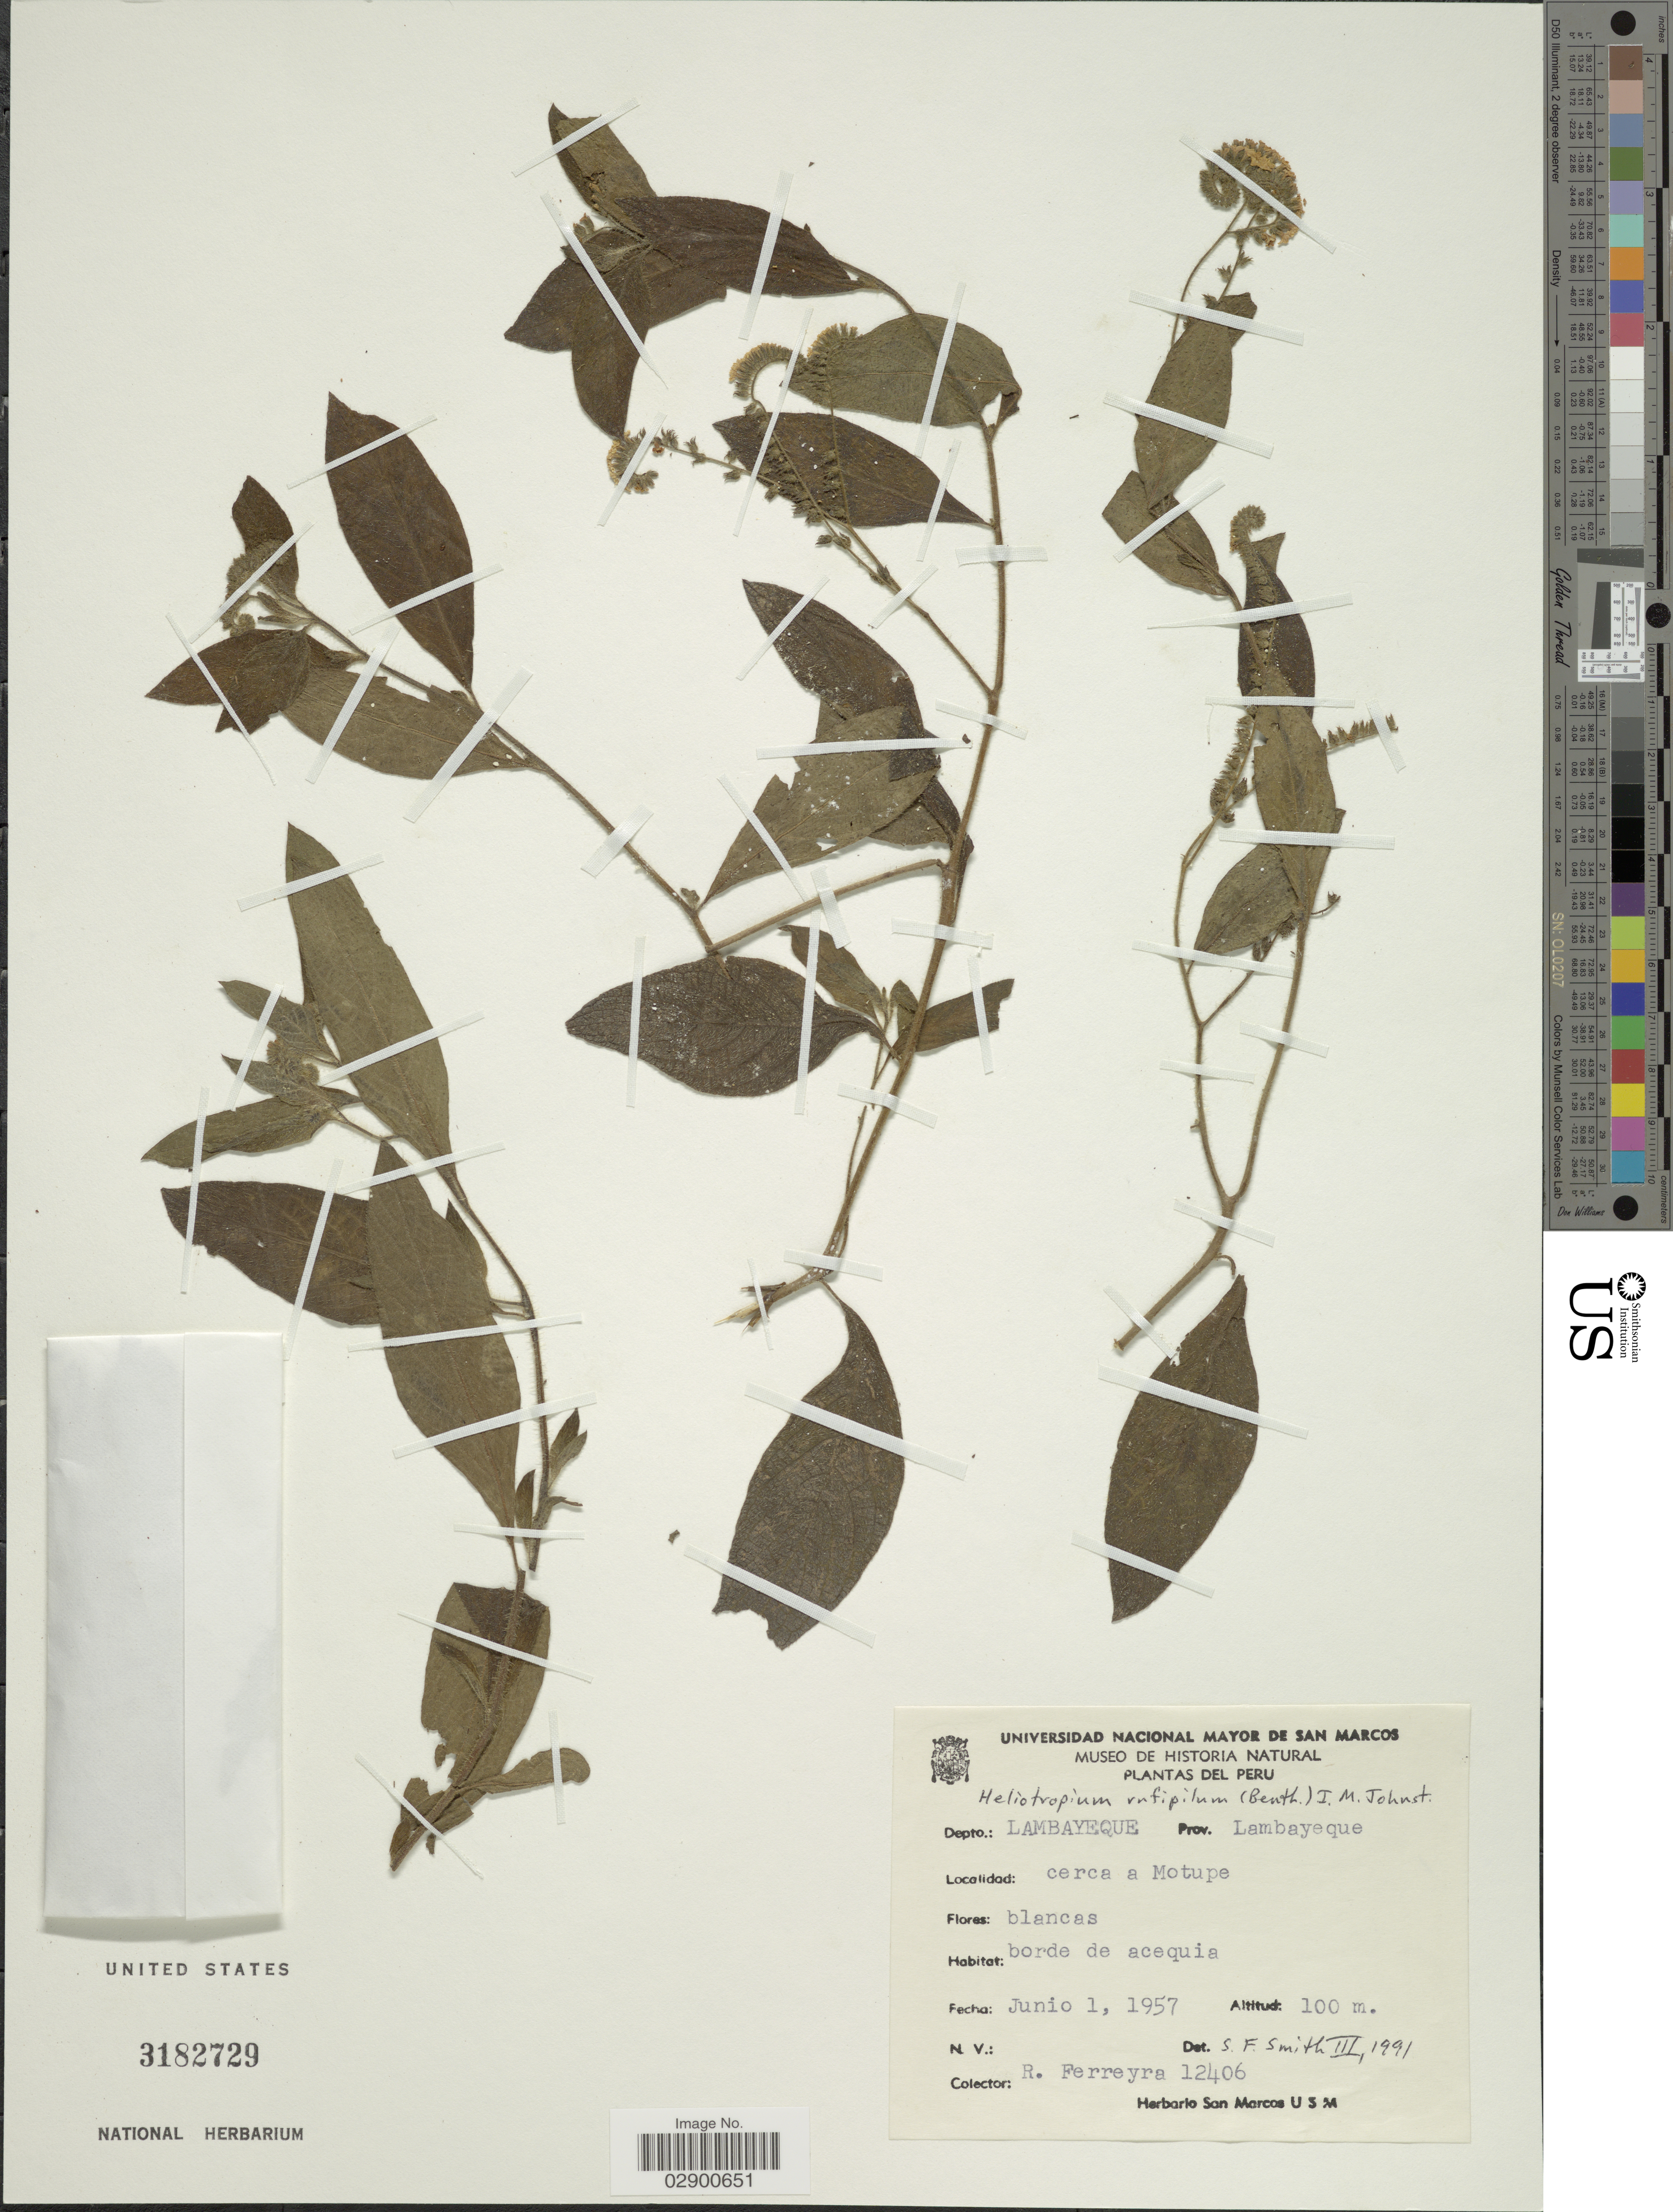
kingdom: Plantae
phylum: Tracheophyta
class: Magnoliopsida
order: Boraginales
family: Heliotropiaceae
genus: Heliotropium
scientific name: Heliotropium rufipilum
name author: (Benth.) I.M. Johnst.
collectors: R. A. Ferreyra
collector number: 12406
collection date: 1957-06-01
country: Peru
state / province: Lambayeque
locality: Prov. Lambayeque. Cerca a Motupe.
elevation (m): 100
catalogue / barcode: US 3182729